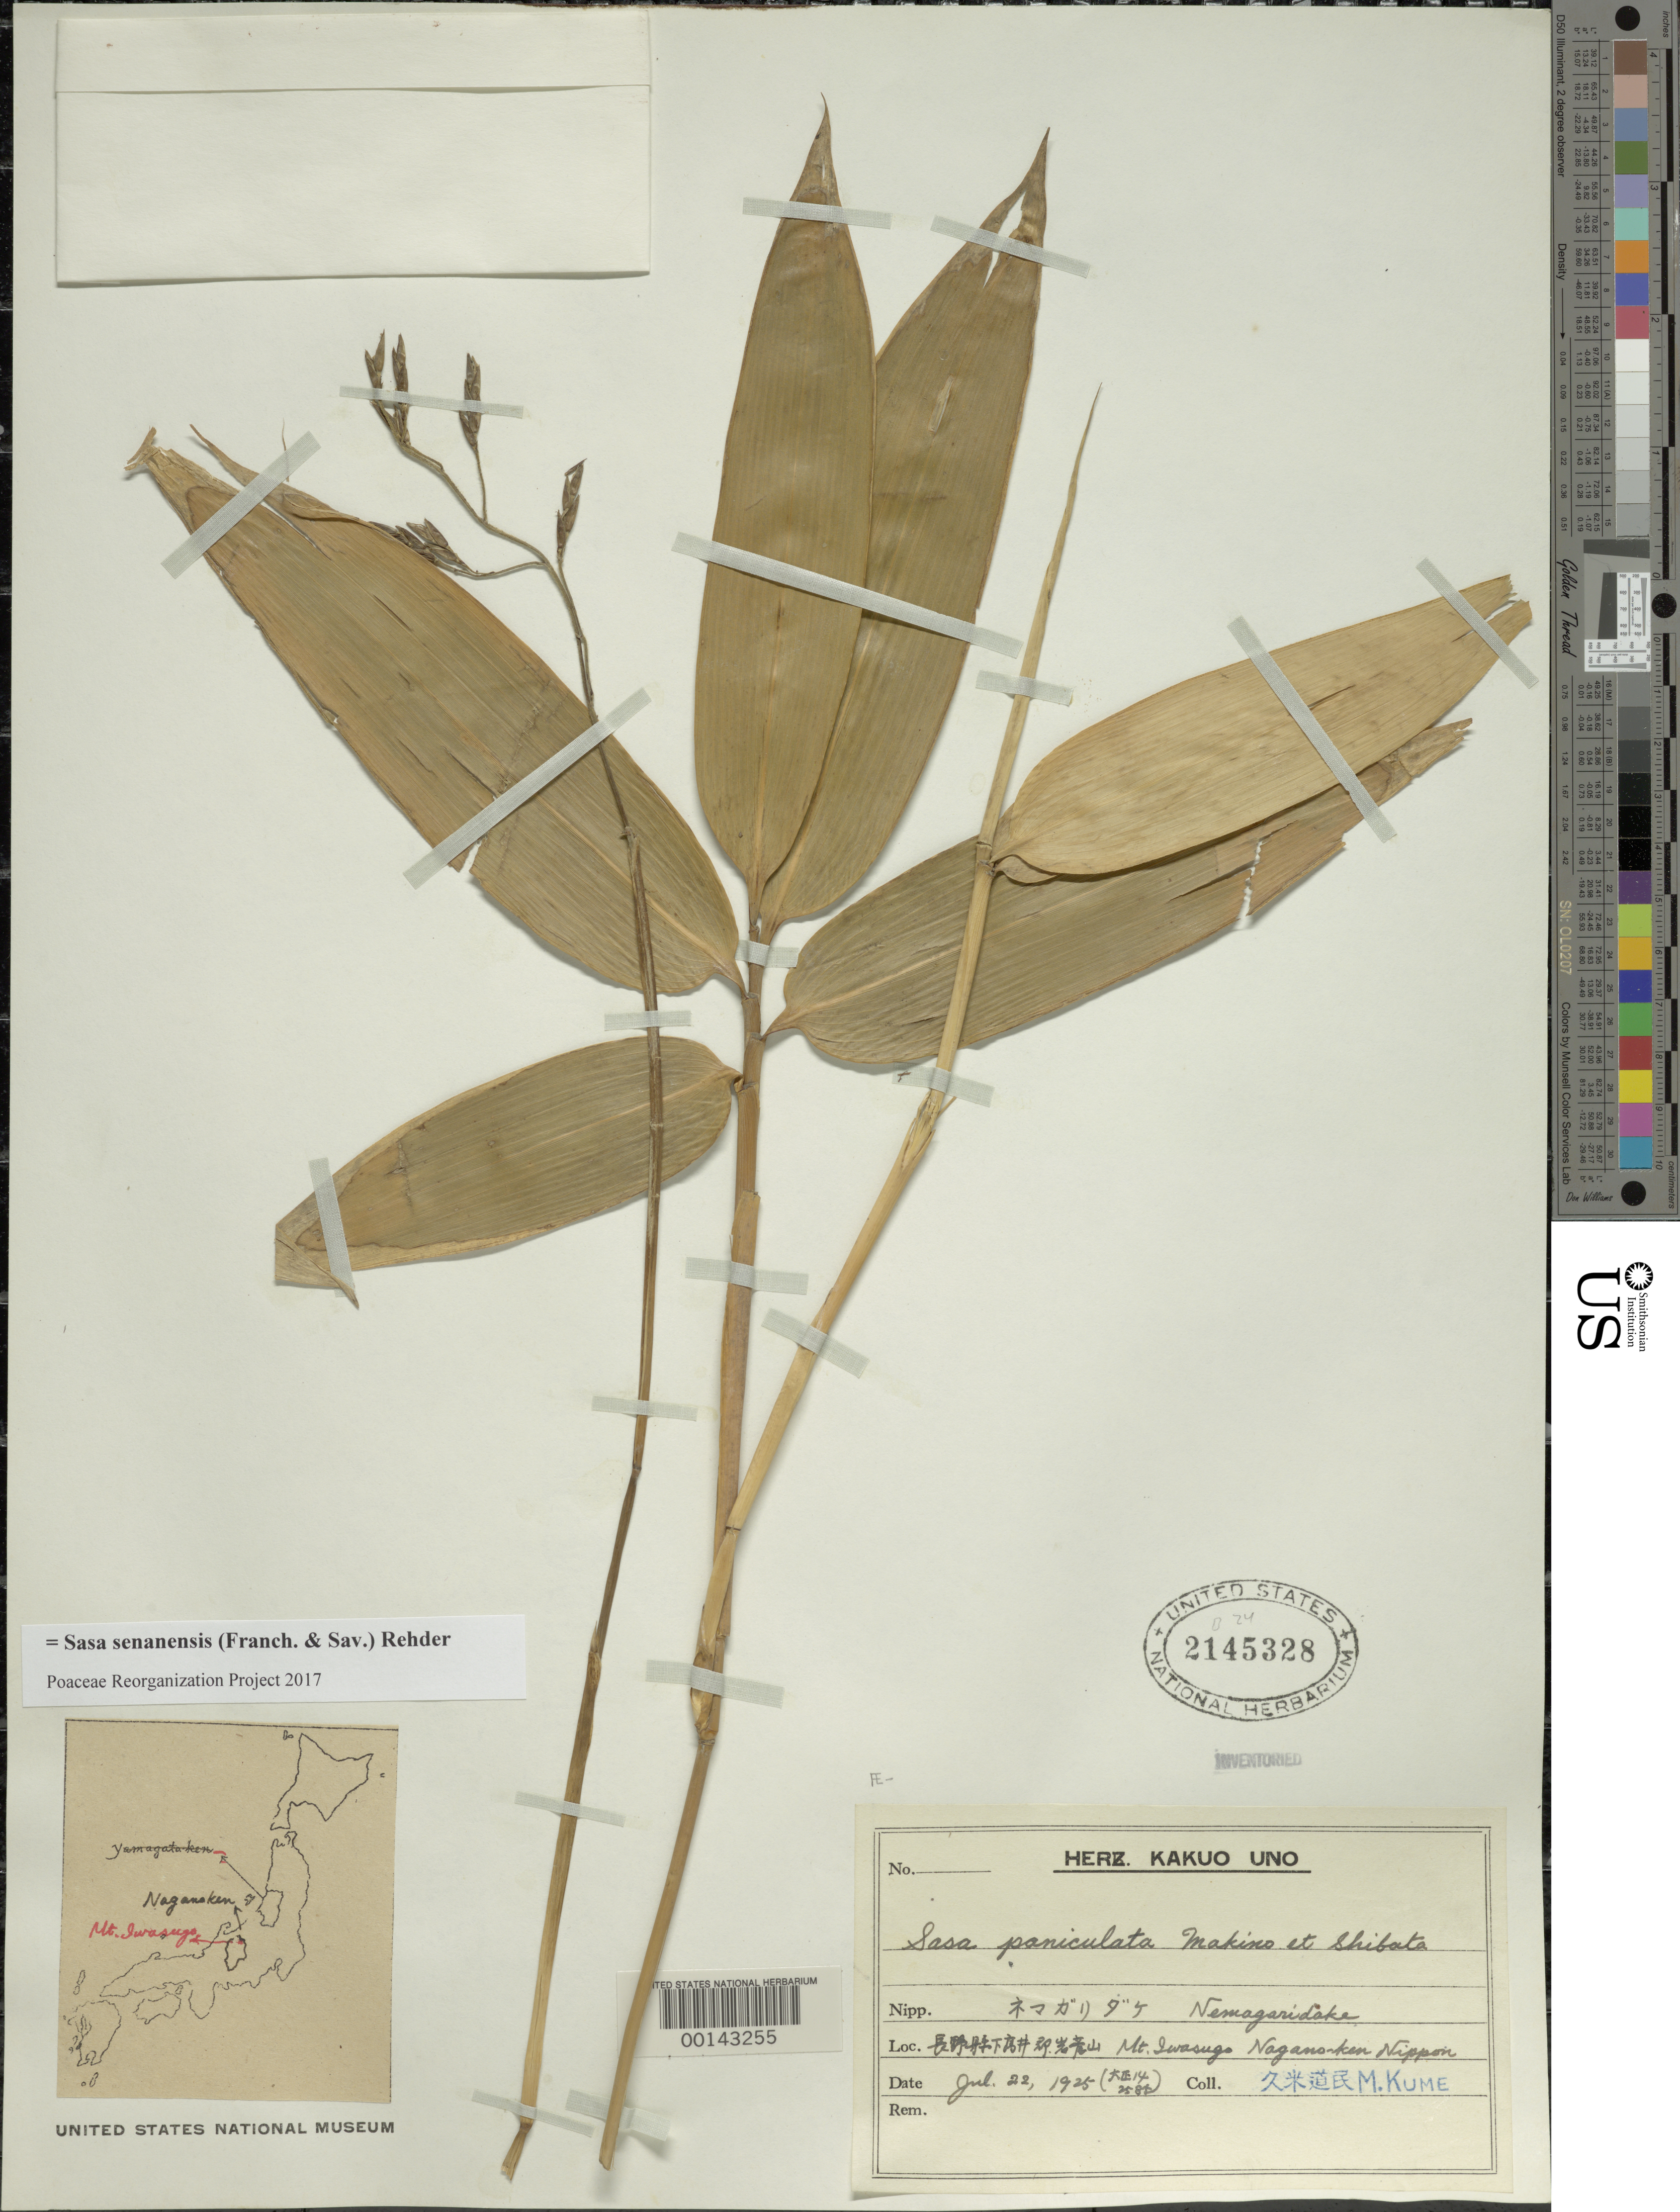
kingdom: Plantae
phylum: Tracheophyta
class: Liliopsida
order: Poales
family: Poaceae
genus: Sasa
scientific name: Sasa senanensis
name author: (Franch. & Sav.) Rehder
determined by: Poaceae Reorganization Project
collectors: M. Kume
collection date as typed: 22 Jul 1925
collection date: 1925-07-22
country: Japan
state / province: Nagano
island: Honshu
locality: Nippon, nagano-ken, mt. iwasugo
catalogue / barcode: US 2145328